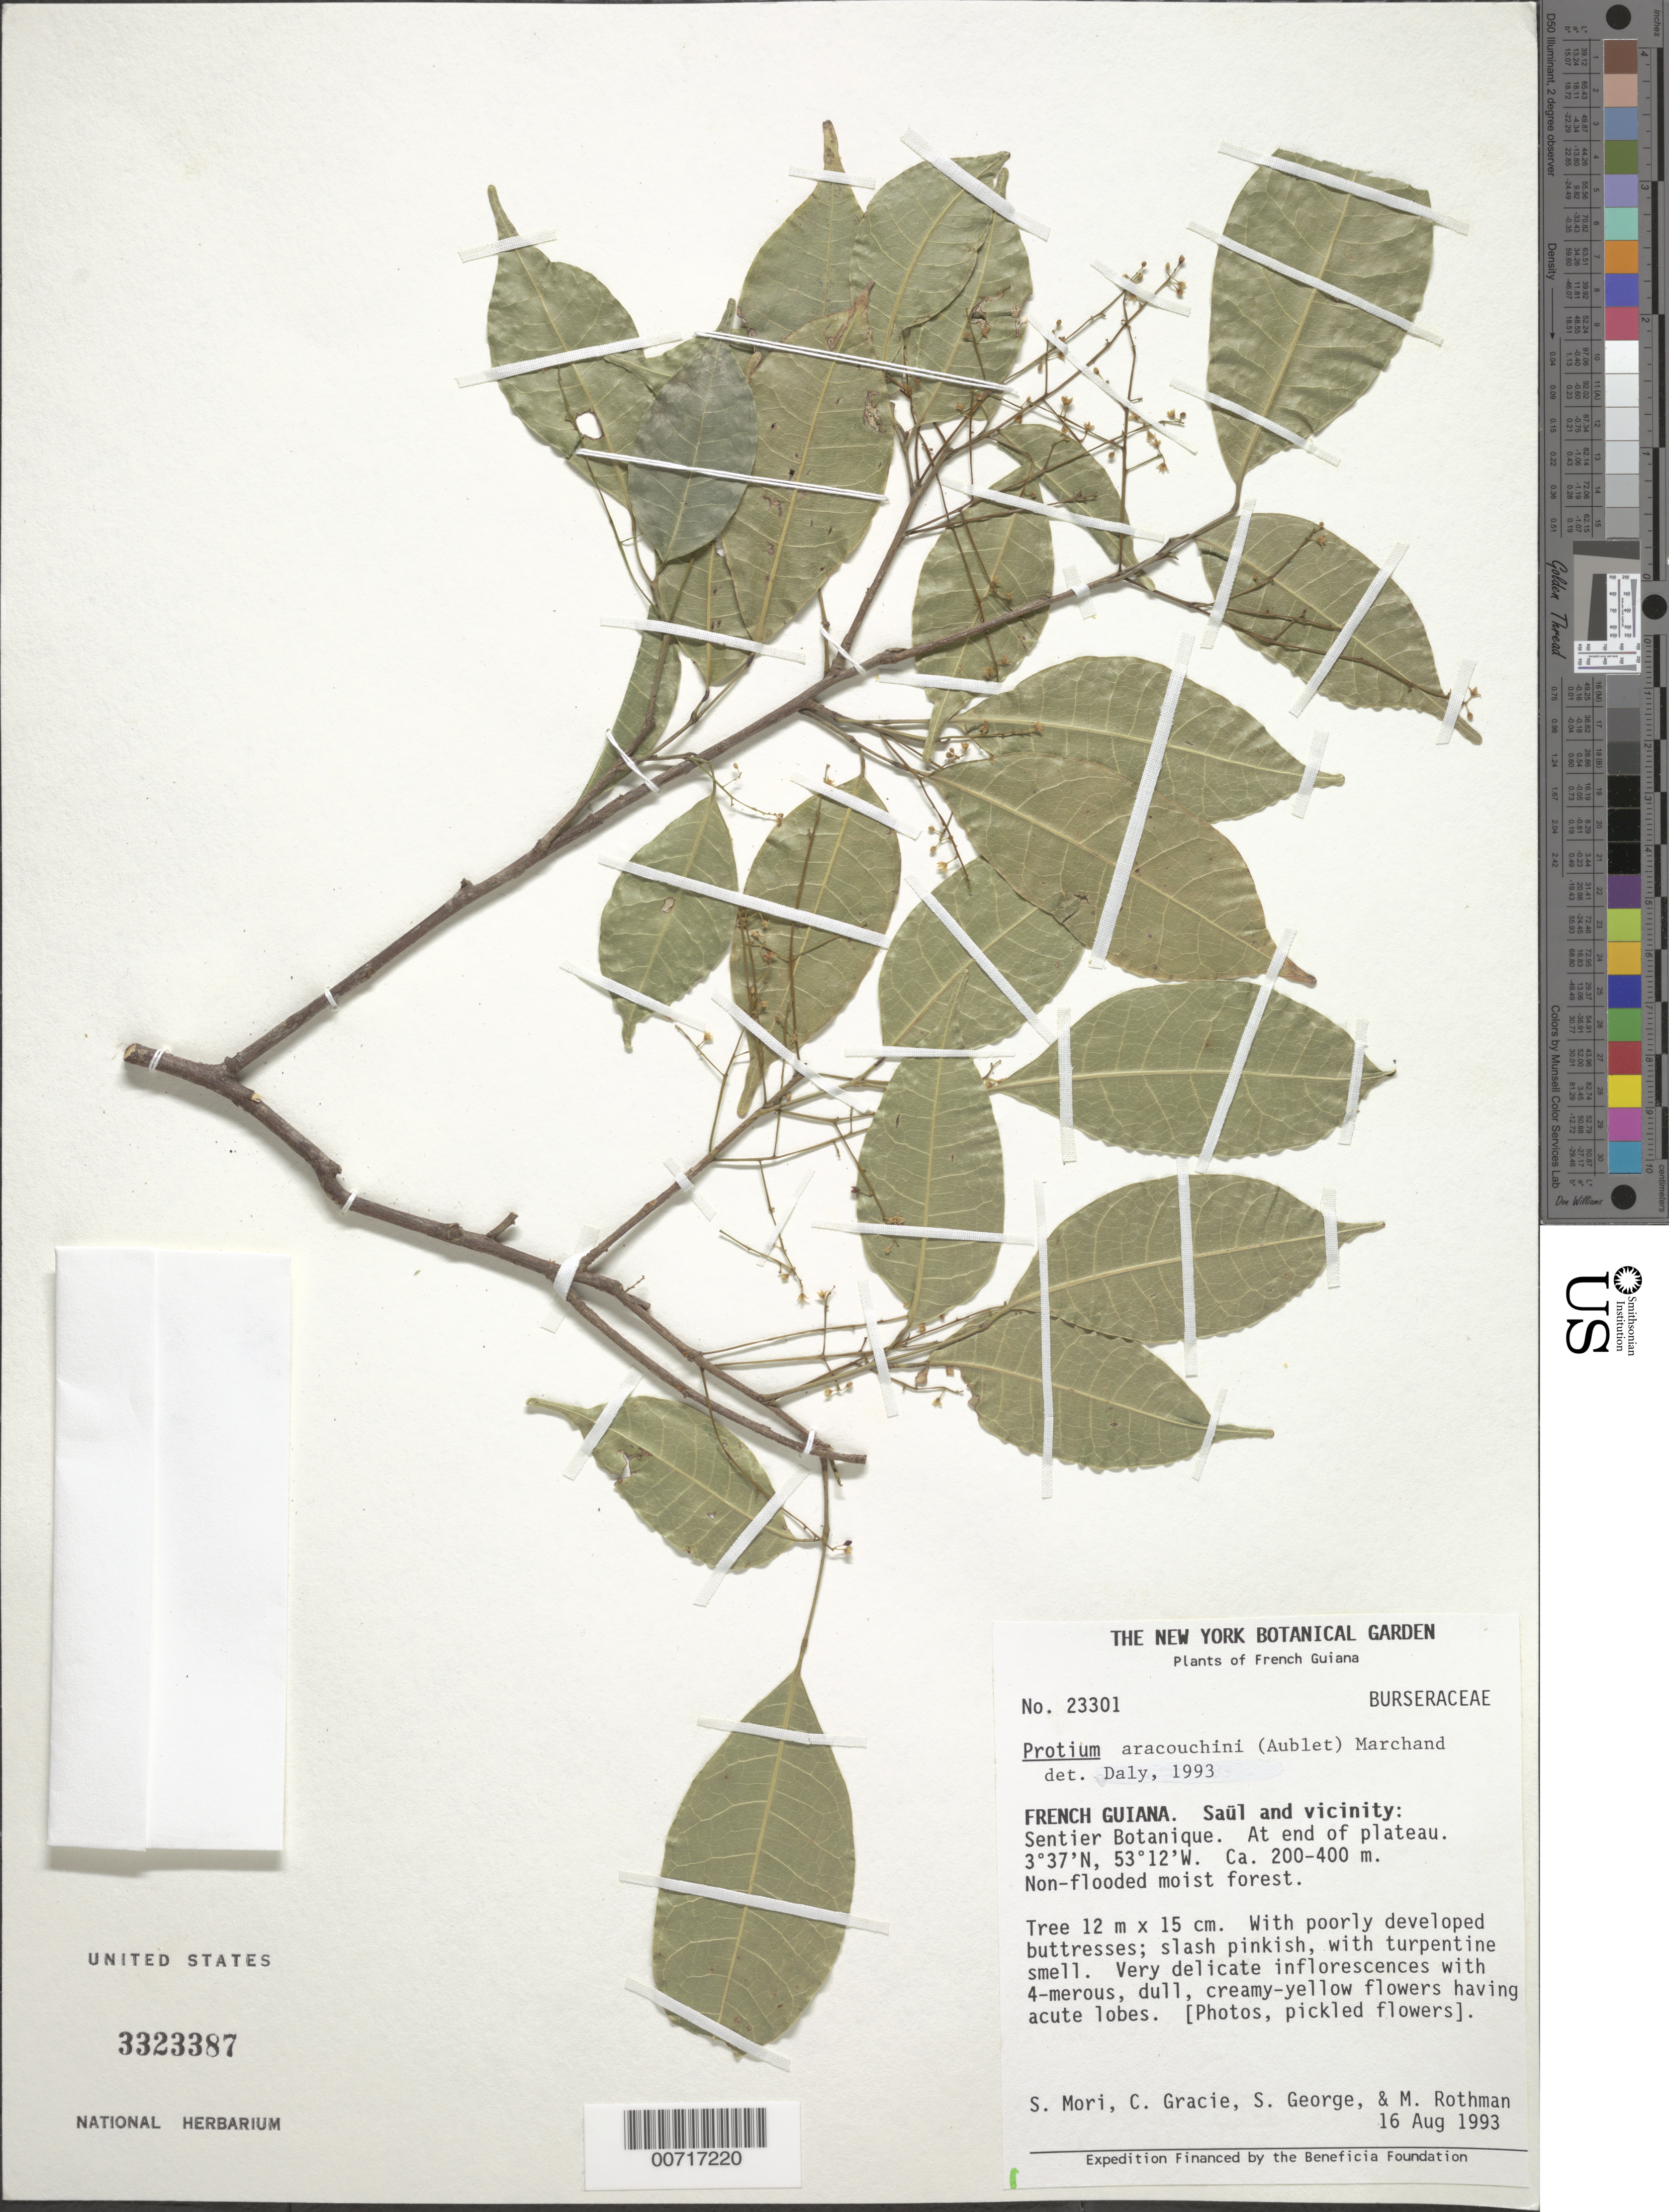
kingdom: Plantae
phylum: Tracheophyta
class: Magnoliopsida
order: Sapindales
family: Burseraceae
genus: Protium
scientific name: Protium aracouchini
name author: (Aubl.) Marchand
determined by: Daly, D. C.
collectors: S. Mori, C. A. Gracie, S. George & M. Rothman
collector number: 23301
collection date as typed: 16-Aug-93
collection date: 1993-08-16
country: French Guiana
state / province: Saint-Laurent-du-Maroni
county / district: Saül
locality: Saül and vic., Sentier Botanique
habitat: Non-flooded moist forest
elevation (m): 200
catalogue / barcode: US 3323387